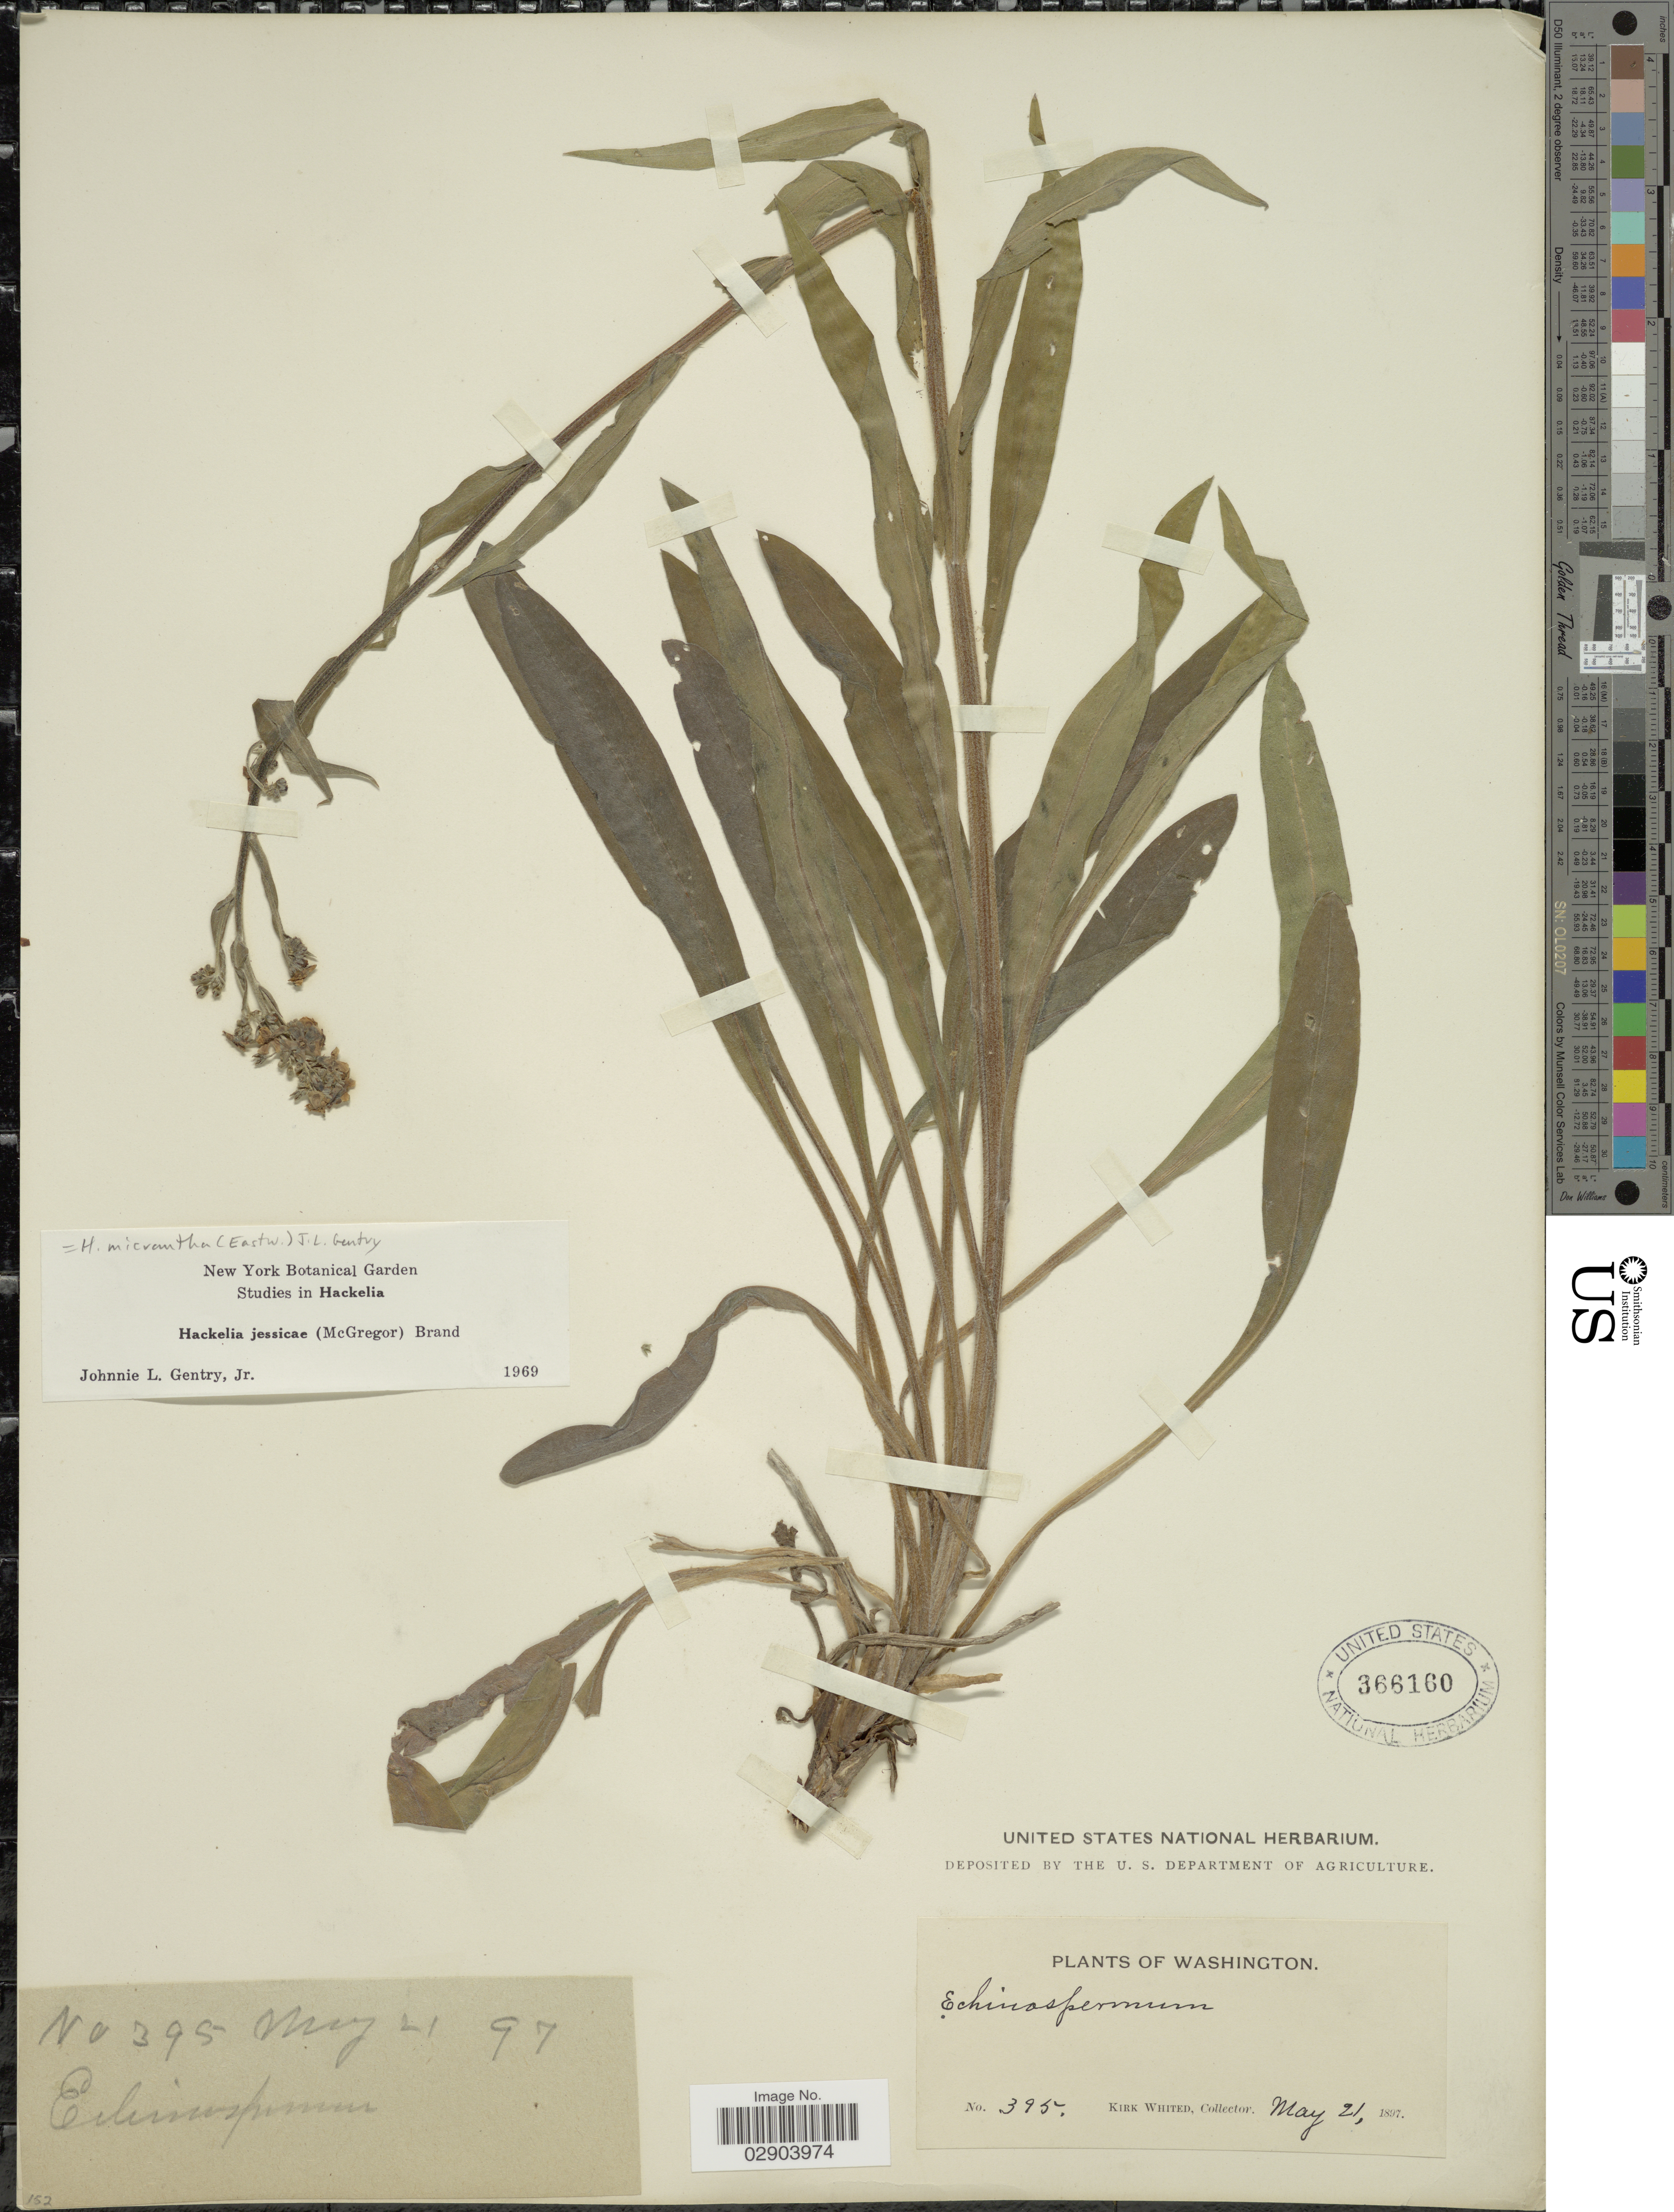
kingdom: Plantae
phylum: Tracheophyta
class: Magnoliopsida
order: Boraginales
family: Boraginaceae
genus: Hackelia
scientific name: Hackelia micrantha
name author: (Eastw.) J.L. Gentry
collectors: K. Whited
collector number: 395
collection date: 1897-05-21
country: United States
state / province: Washington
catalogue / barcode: US 366160